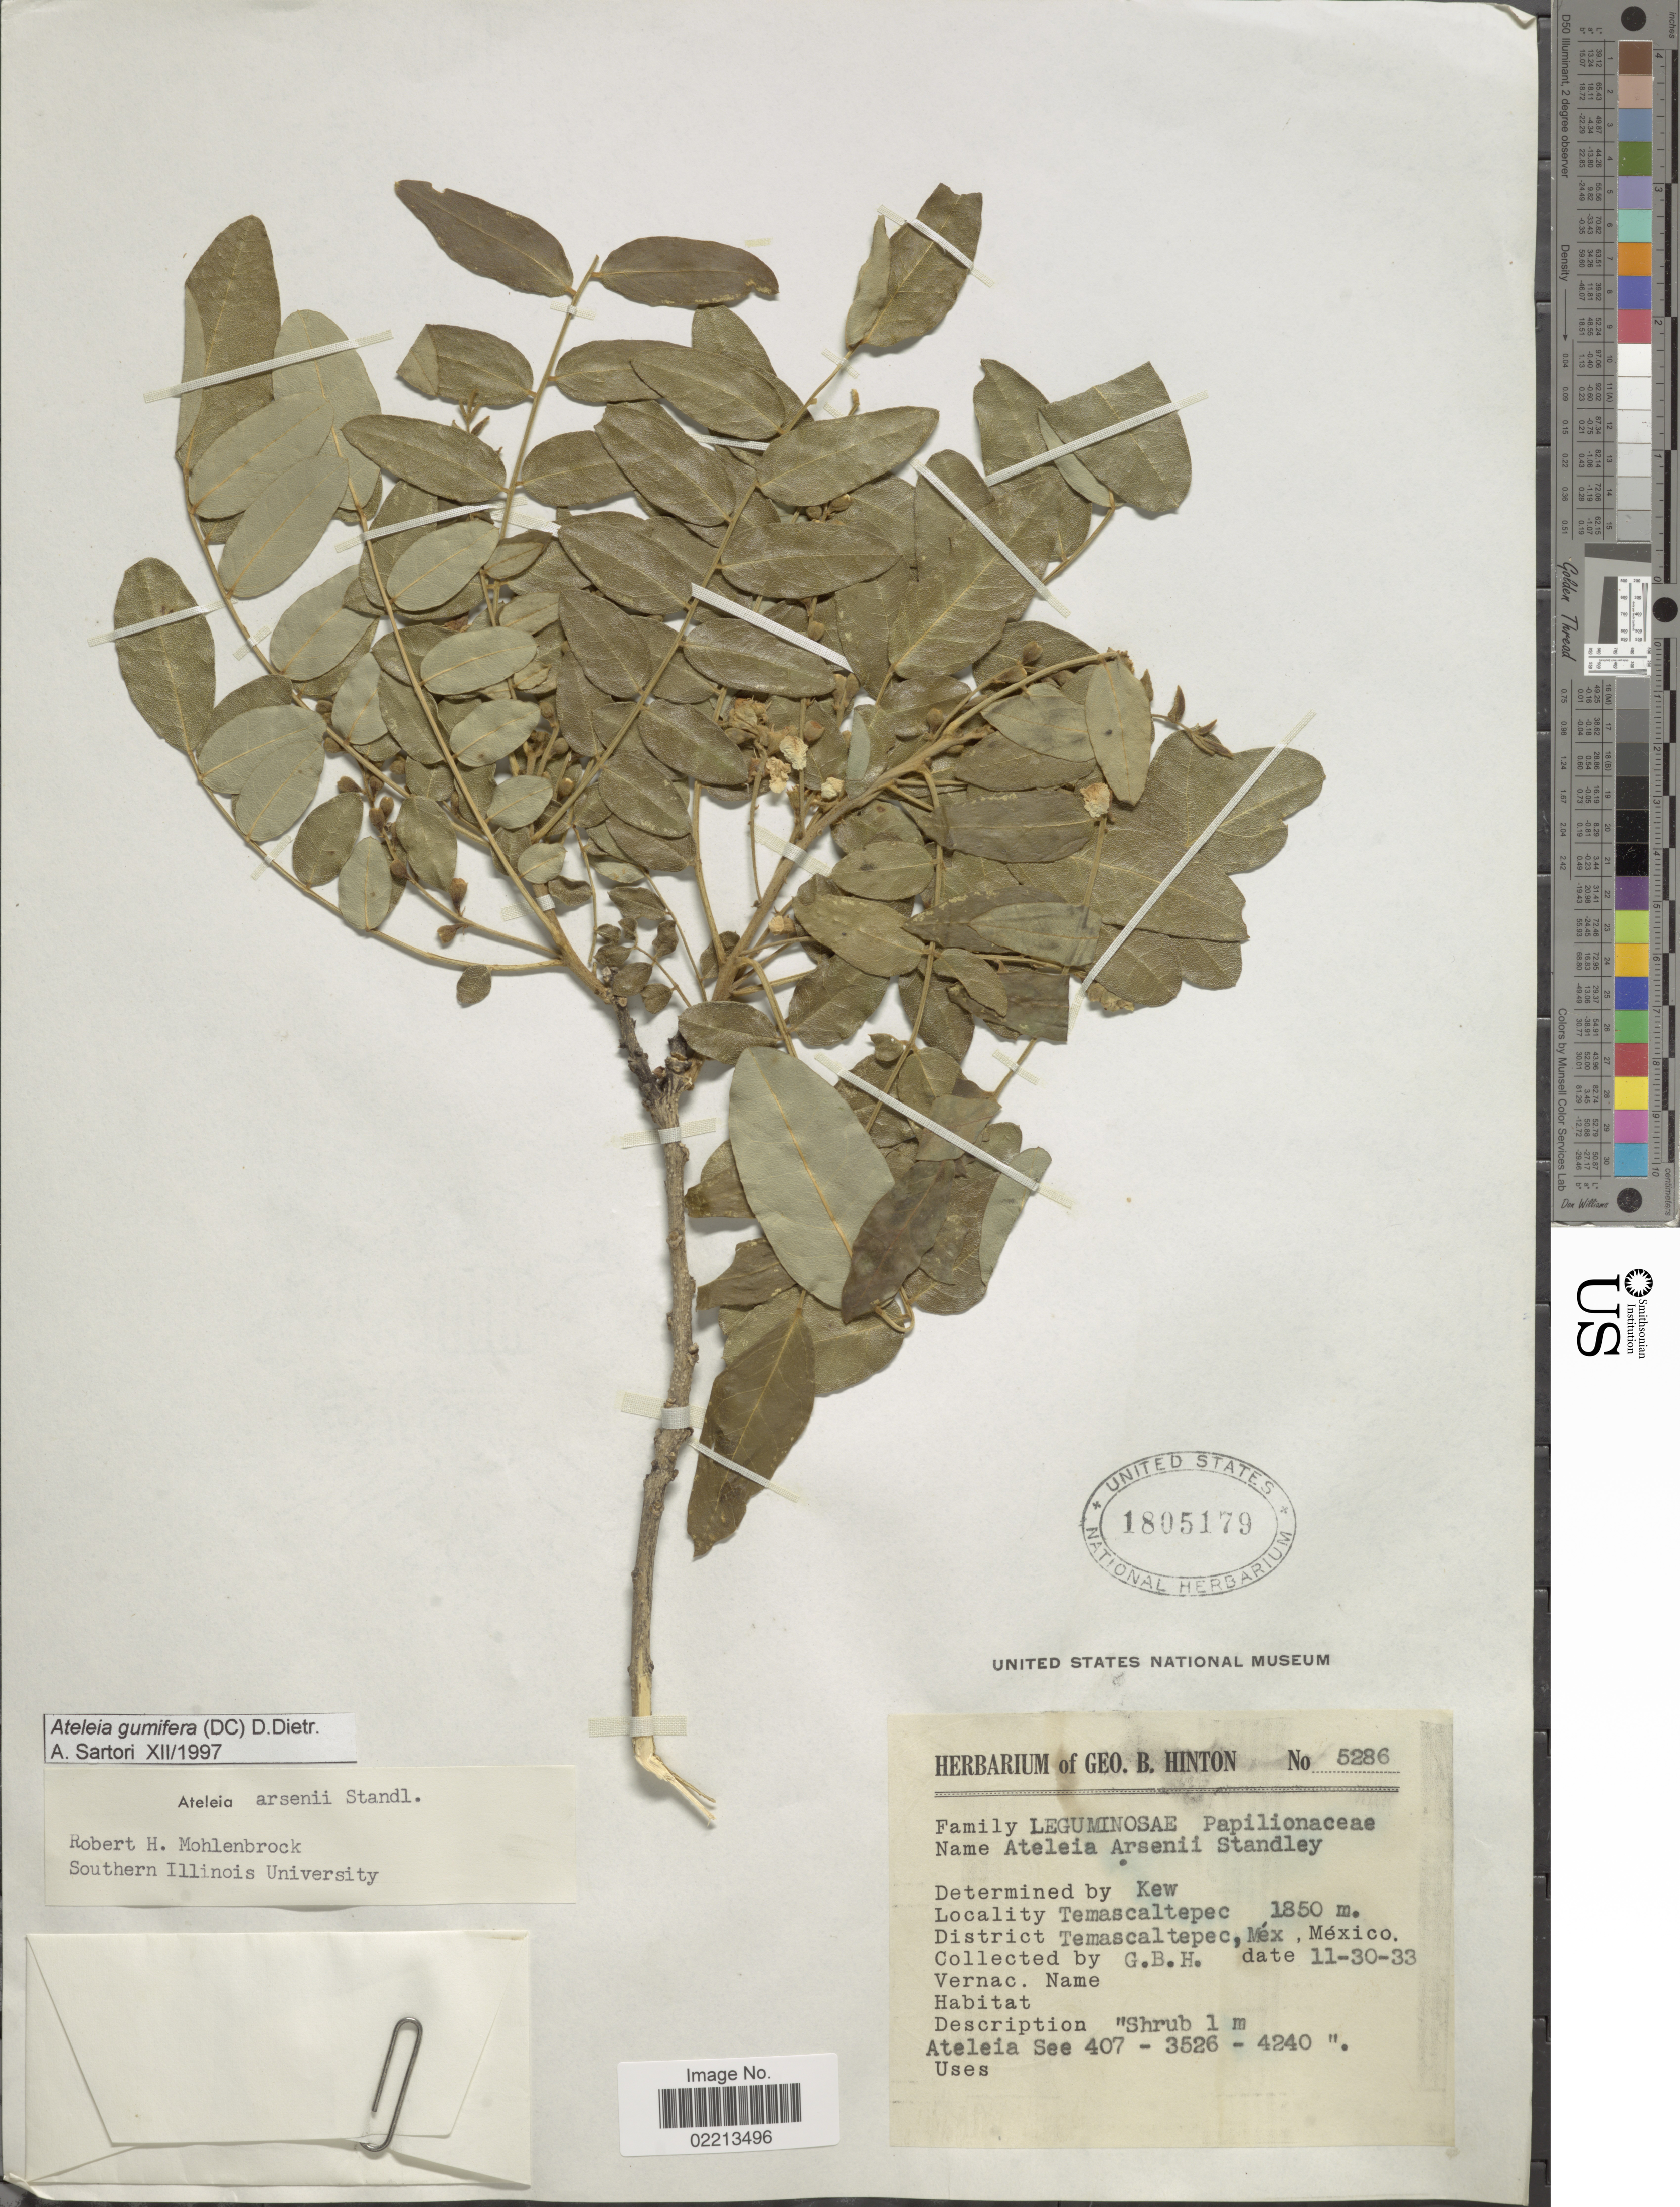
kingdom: Plantae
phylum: Tracheophyta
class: Magnoliopsida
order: Fabales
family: Fabaceae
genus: Ateleia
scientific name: Ateleia gummifera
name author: (Bertero ex DC.) D. Dietr.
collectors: G. B. Hinton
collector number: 5286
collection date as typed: Transcribed d/m/y: 30/11/33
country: Mexico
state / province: México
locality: Temascaltepec, District Temascaltepec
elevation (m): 1850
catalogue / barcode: US 1805179